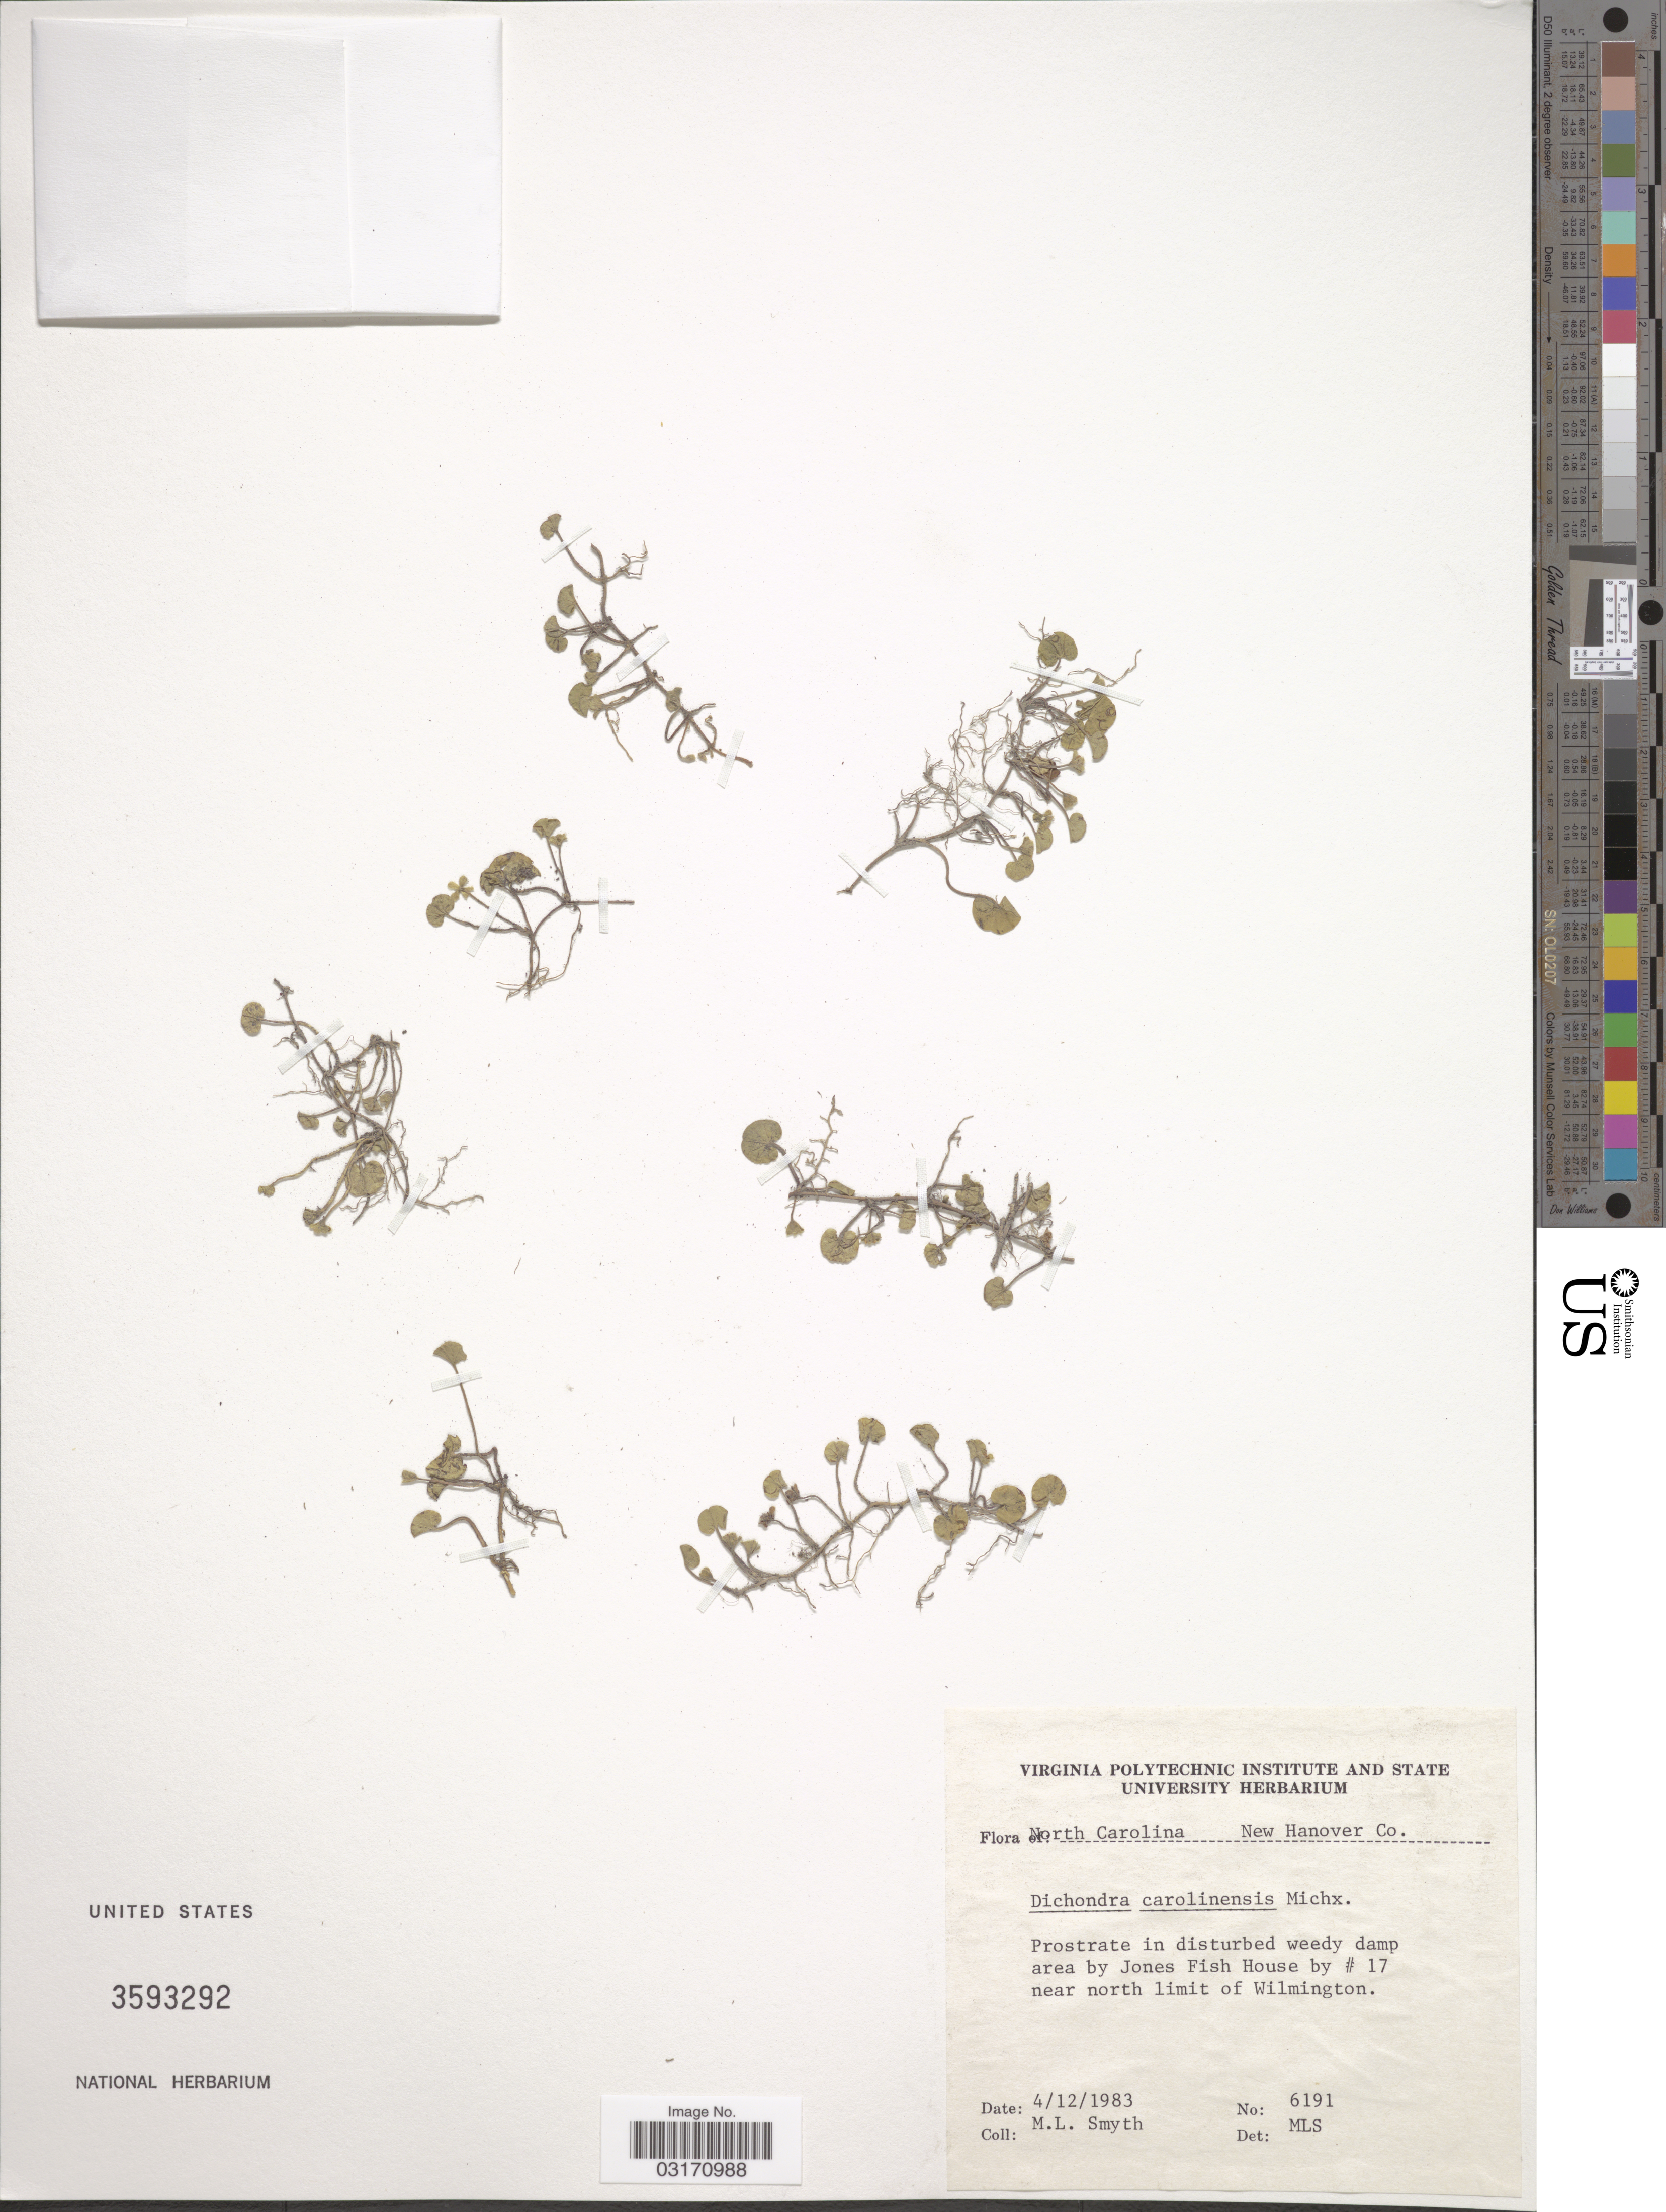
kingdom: Plantae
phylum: Tracheophyta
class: Magnoliopsida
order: Solanales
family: Convolvulaceae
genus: Dichondra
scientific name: Dichondra carolinensis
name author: Michx.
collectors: M. Smyth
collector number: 6191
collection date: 1983-04-12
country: United States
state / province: North Carolina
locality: New Hanover Co. Area by Jones Fish House by # 17 near north limit of Wilmington.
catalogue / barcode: US 3593292